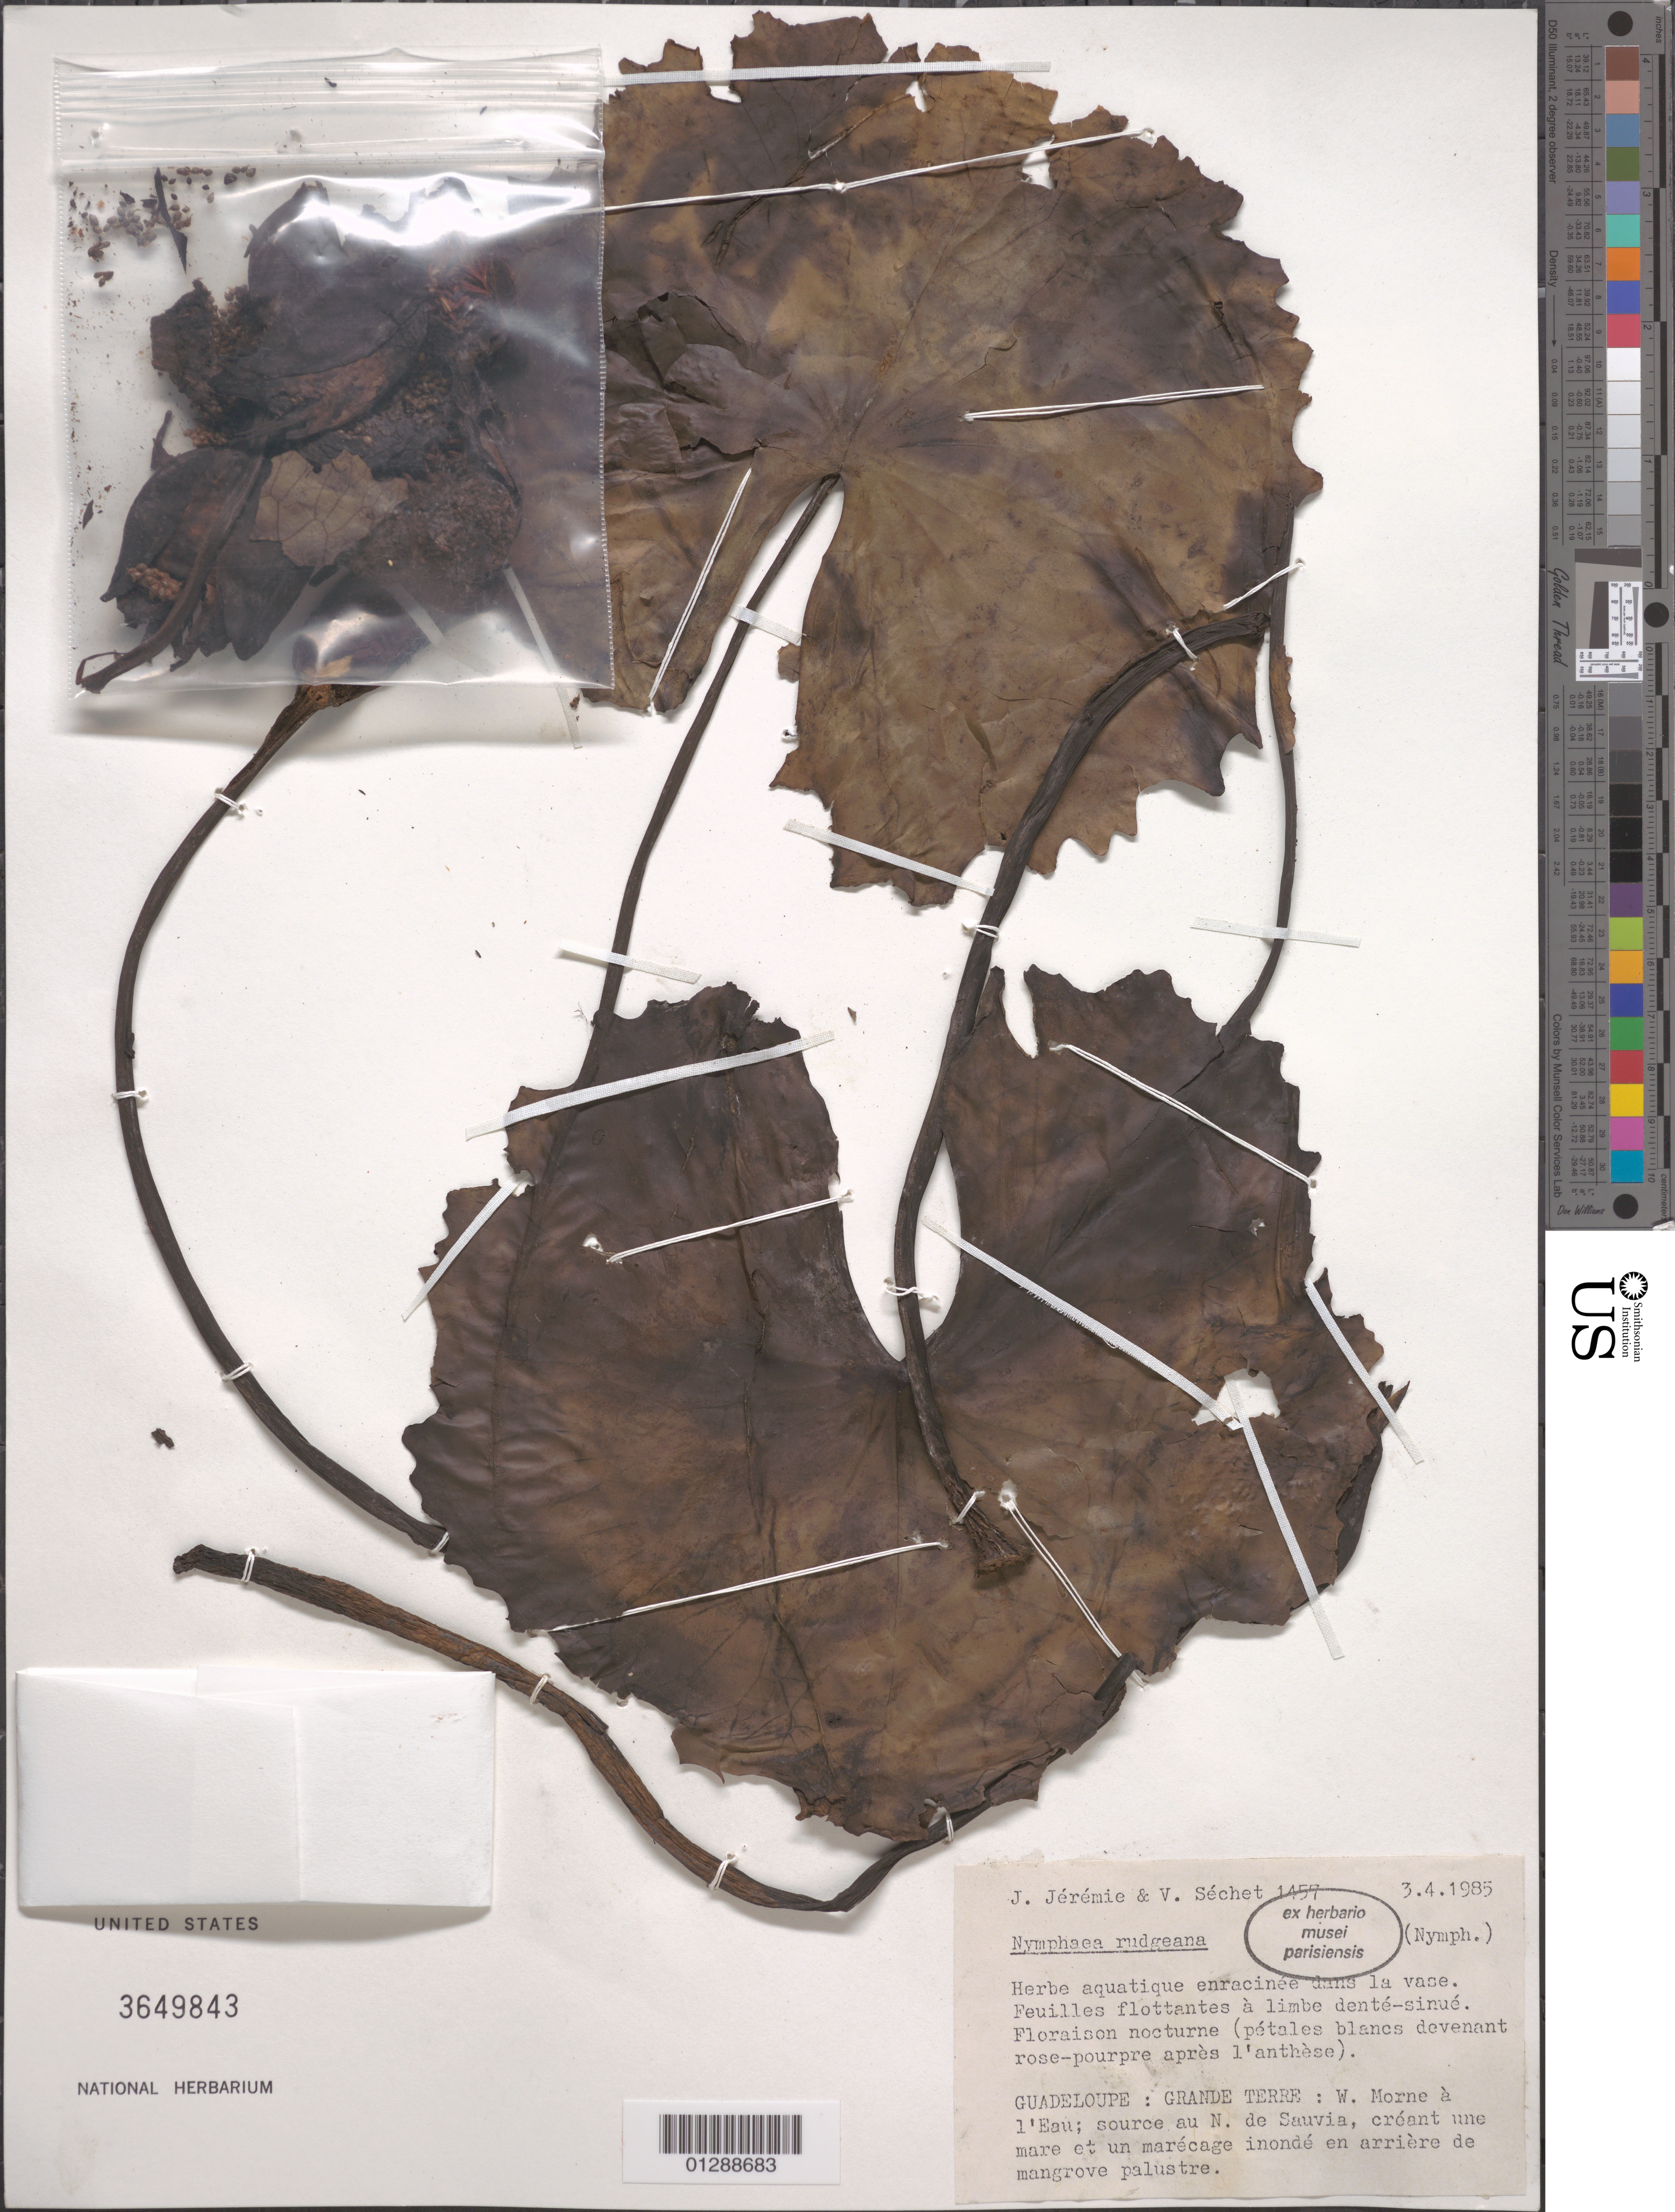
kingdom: Plantae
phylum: Tracheophyta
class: Magnoliopsida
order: Nymphaeales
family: Nymphaeaceae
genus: Nymphaea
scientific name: Nymphaea rudgeana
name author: G. Mey.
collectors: J. Jérémie & V. Séchet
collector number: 1457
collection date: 1985-04-03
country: Guadeloupe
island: Grande-Terre I.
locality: W. Morne à l'Eau, source au N de Sauvia.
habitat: Créant une mare et un marécage inondé en arrière de mangrove palustre.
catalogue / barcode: US 3649843